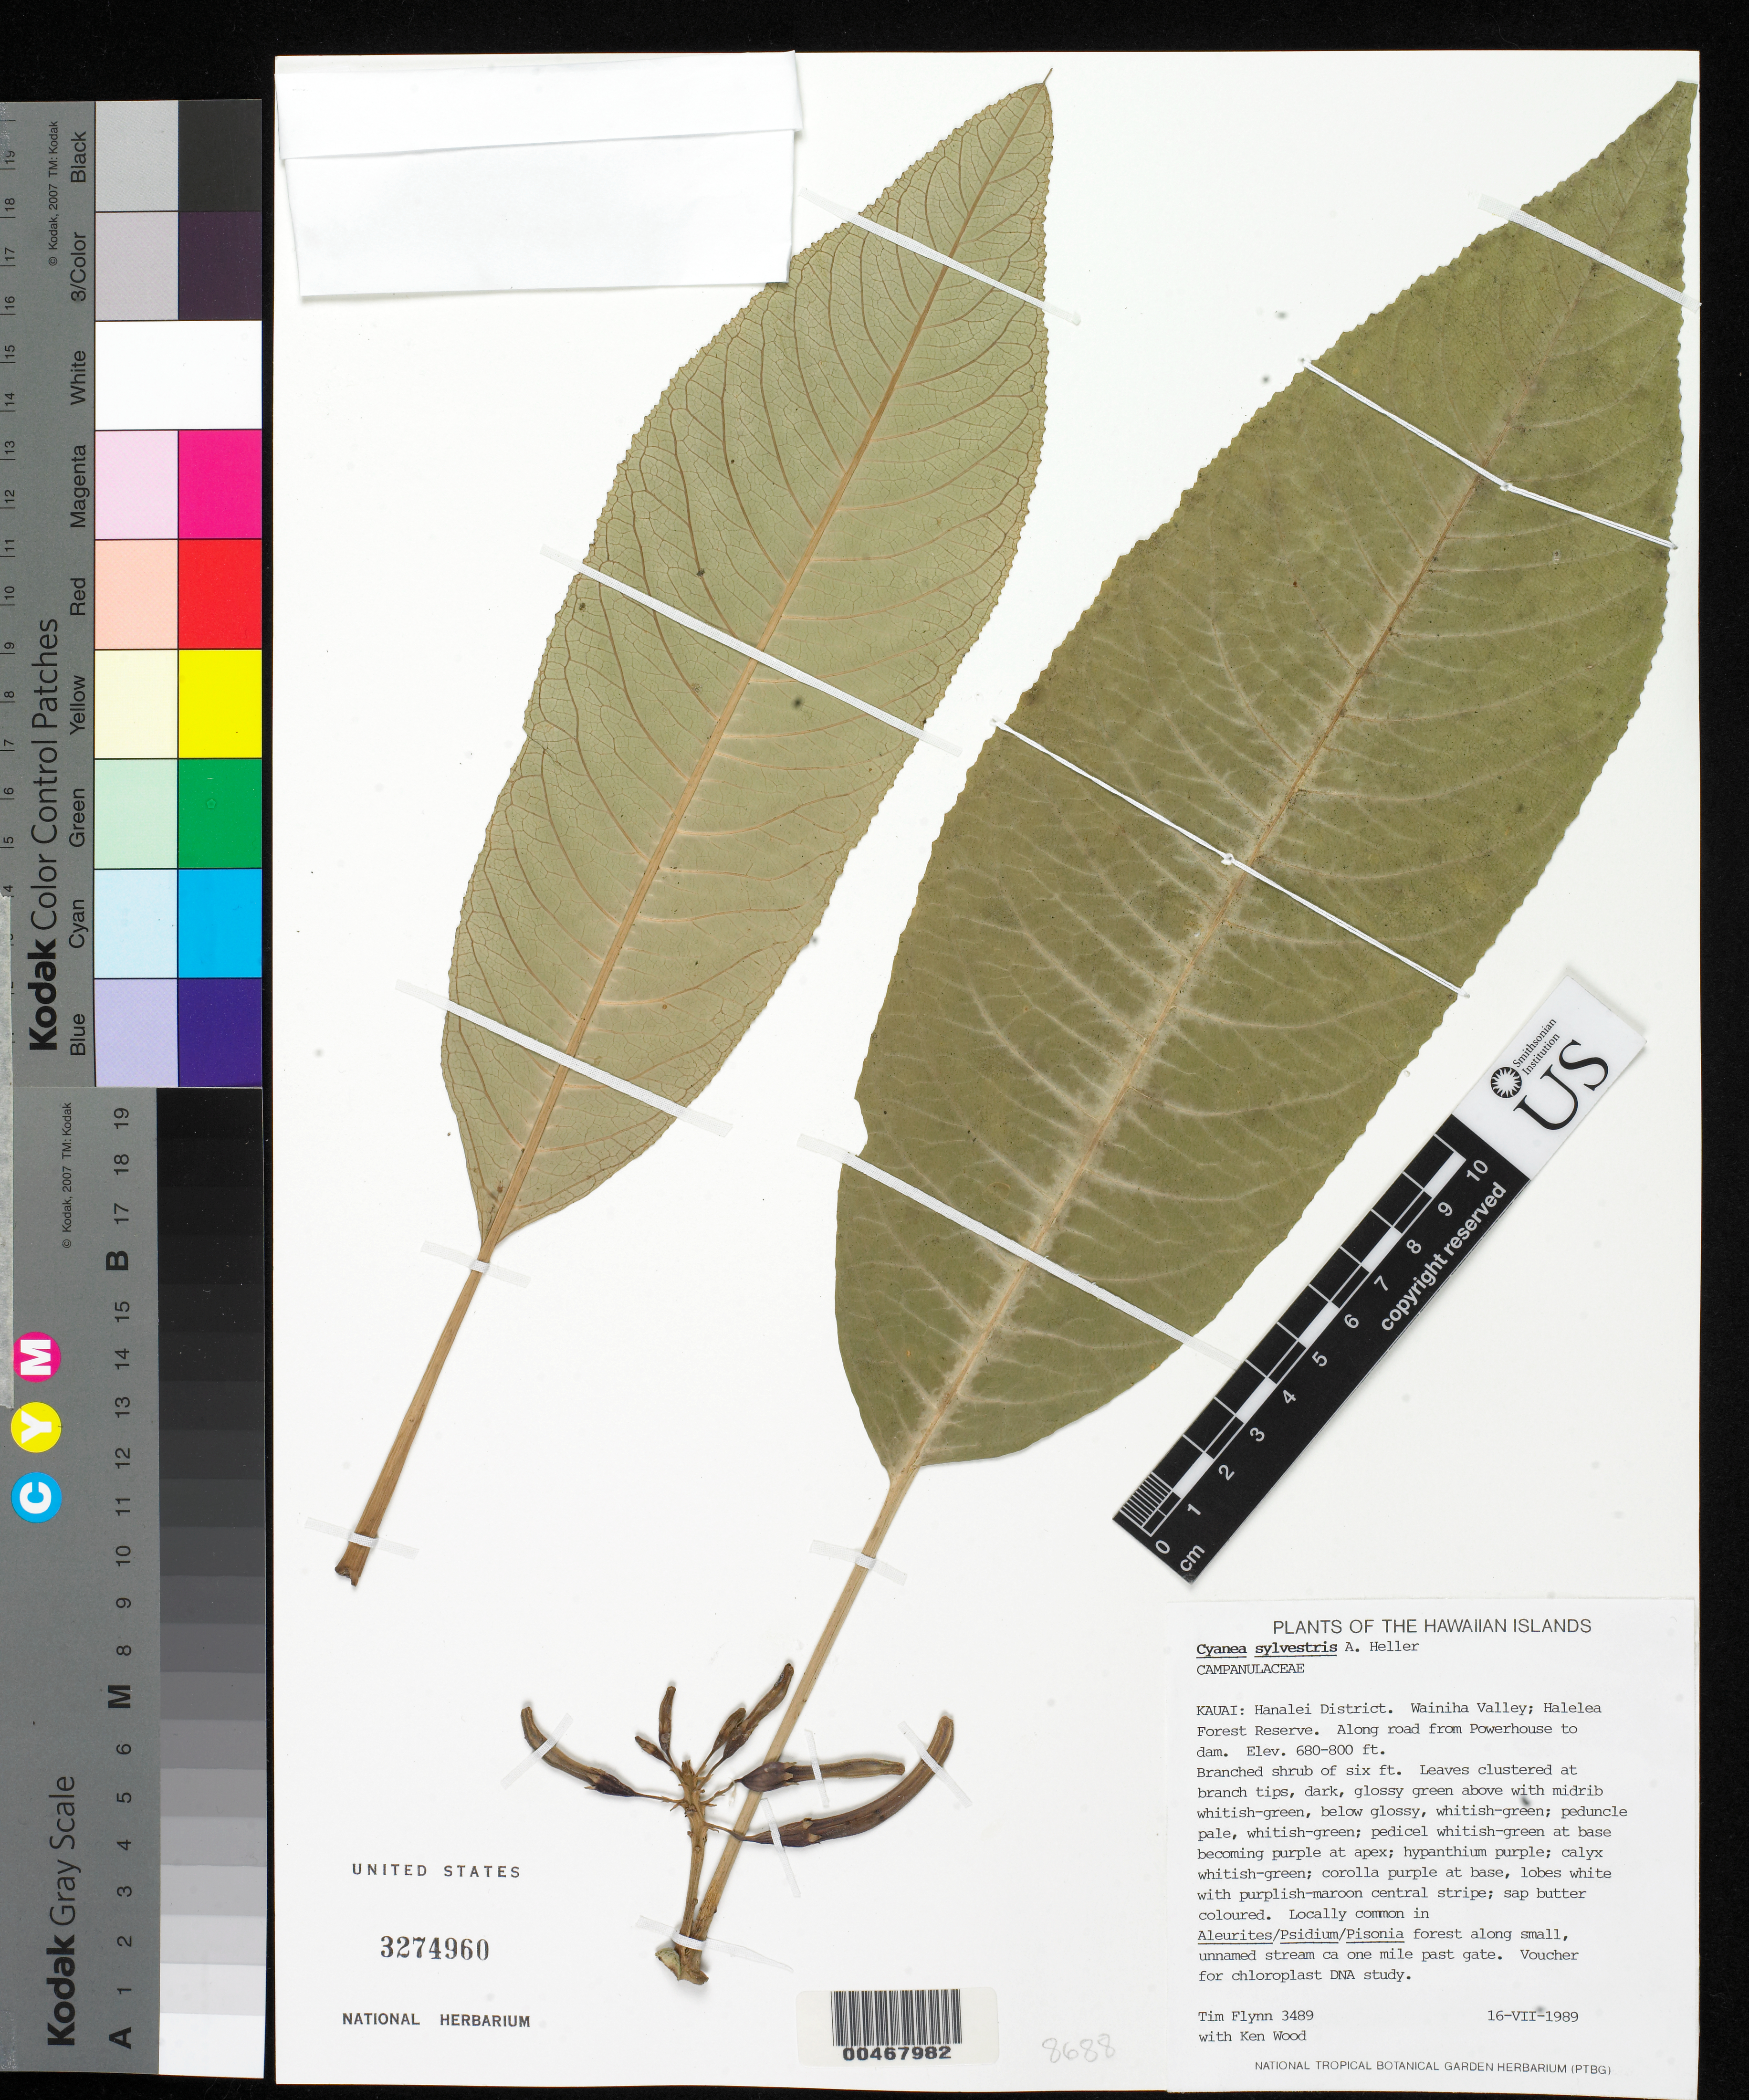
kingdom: Plantae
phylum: Tracheophyta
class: Magnoliopsida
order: Asterales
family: Campanulaceae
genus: Cyanea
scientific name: Cyanea hirtella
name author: (H. Mann) Hillebr.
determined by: Wagner, W. L., (BOT), Smithsonian Institution - National Museum of Natural History (UNITED STATES)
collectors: T. W. Flynn & K. Wood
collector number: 3489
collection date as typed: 16 Jul 1989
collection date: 1989-07-16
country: United States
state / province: Hawaii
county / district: Kauai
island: Kaua'i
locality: Hanalei Dist., Wainiha Valley, Halelea For. Res., along rd. from Powerhouse to dam. Along small, unnamed stream ca. 1 mi past...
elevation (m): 207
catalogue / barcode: US 3274960